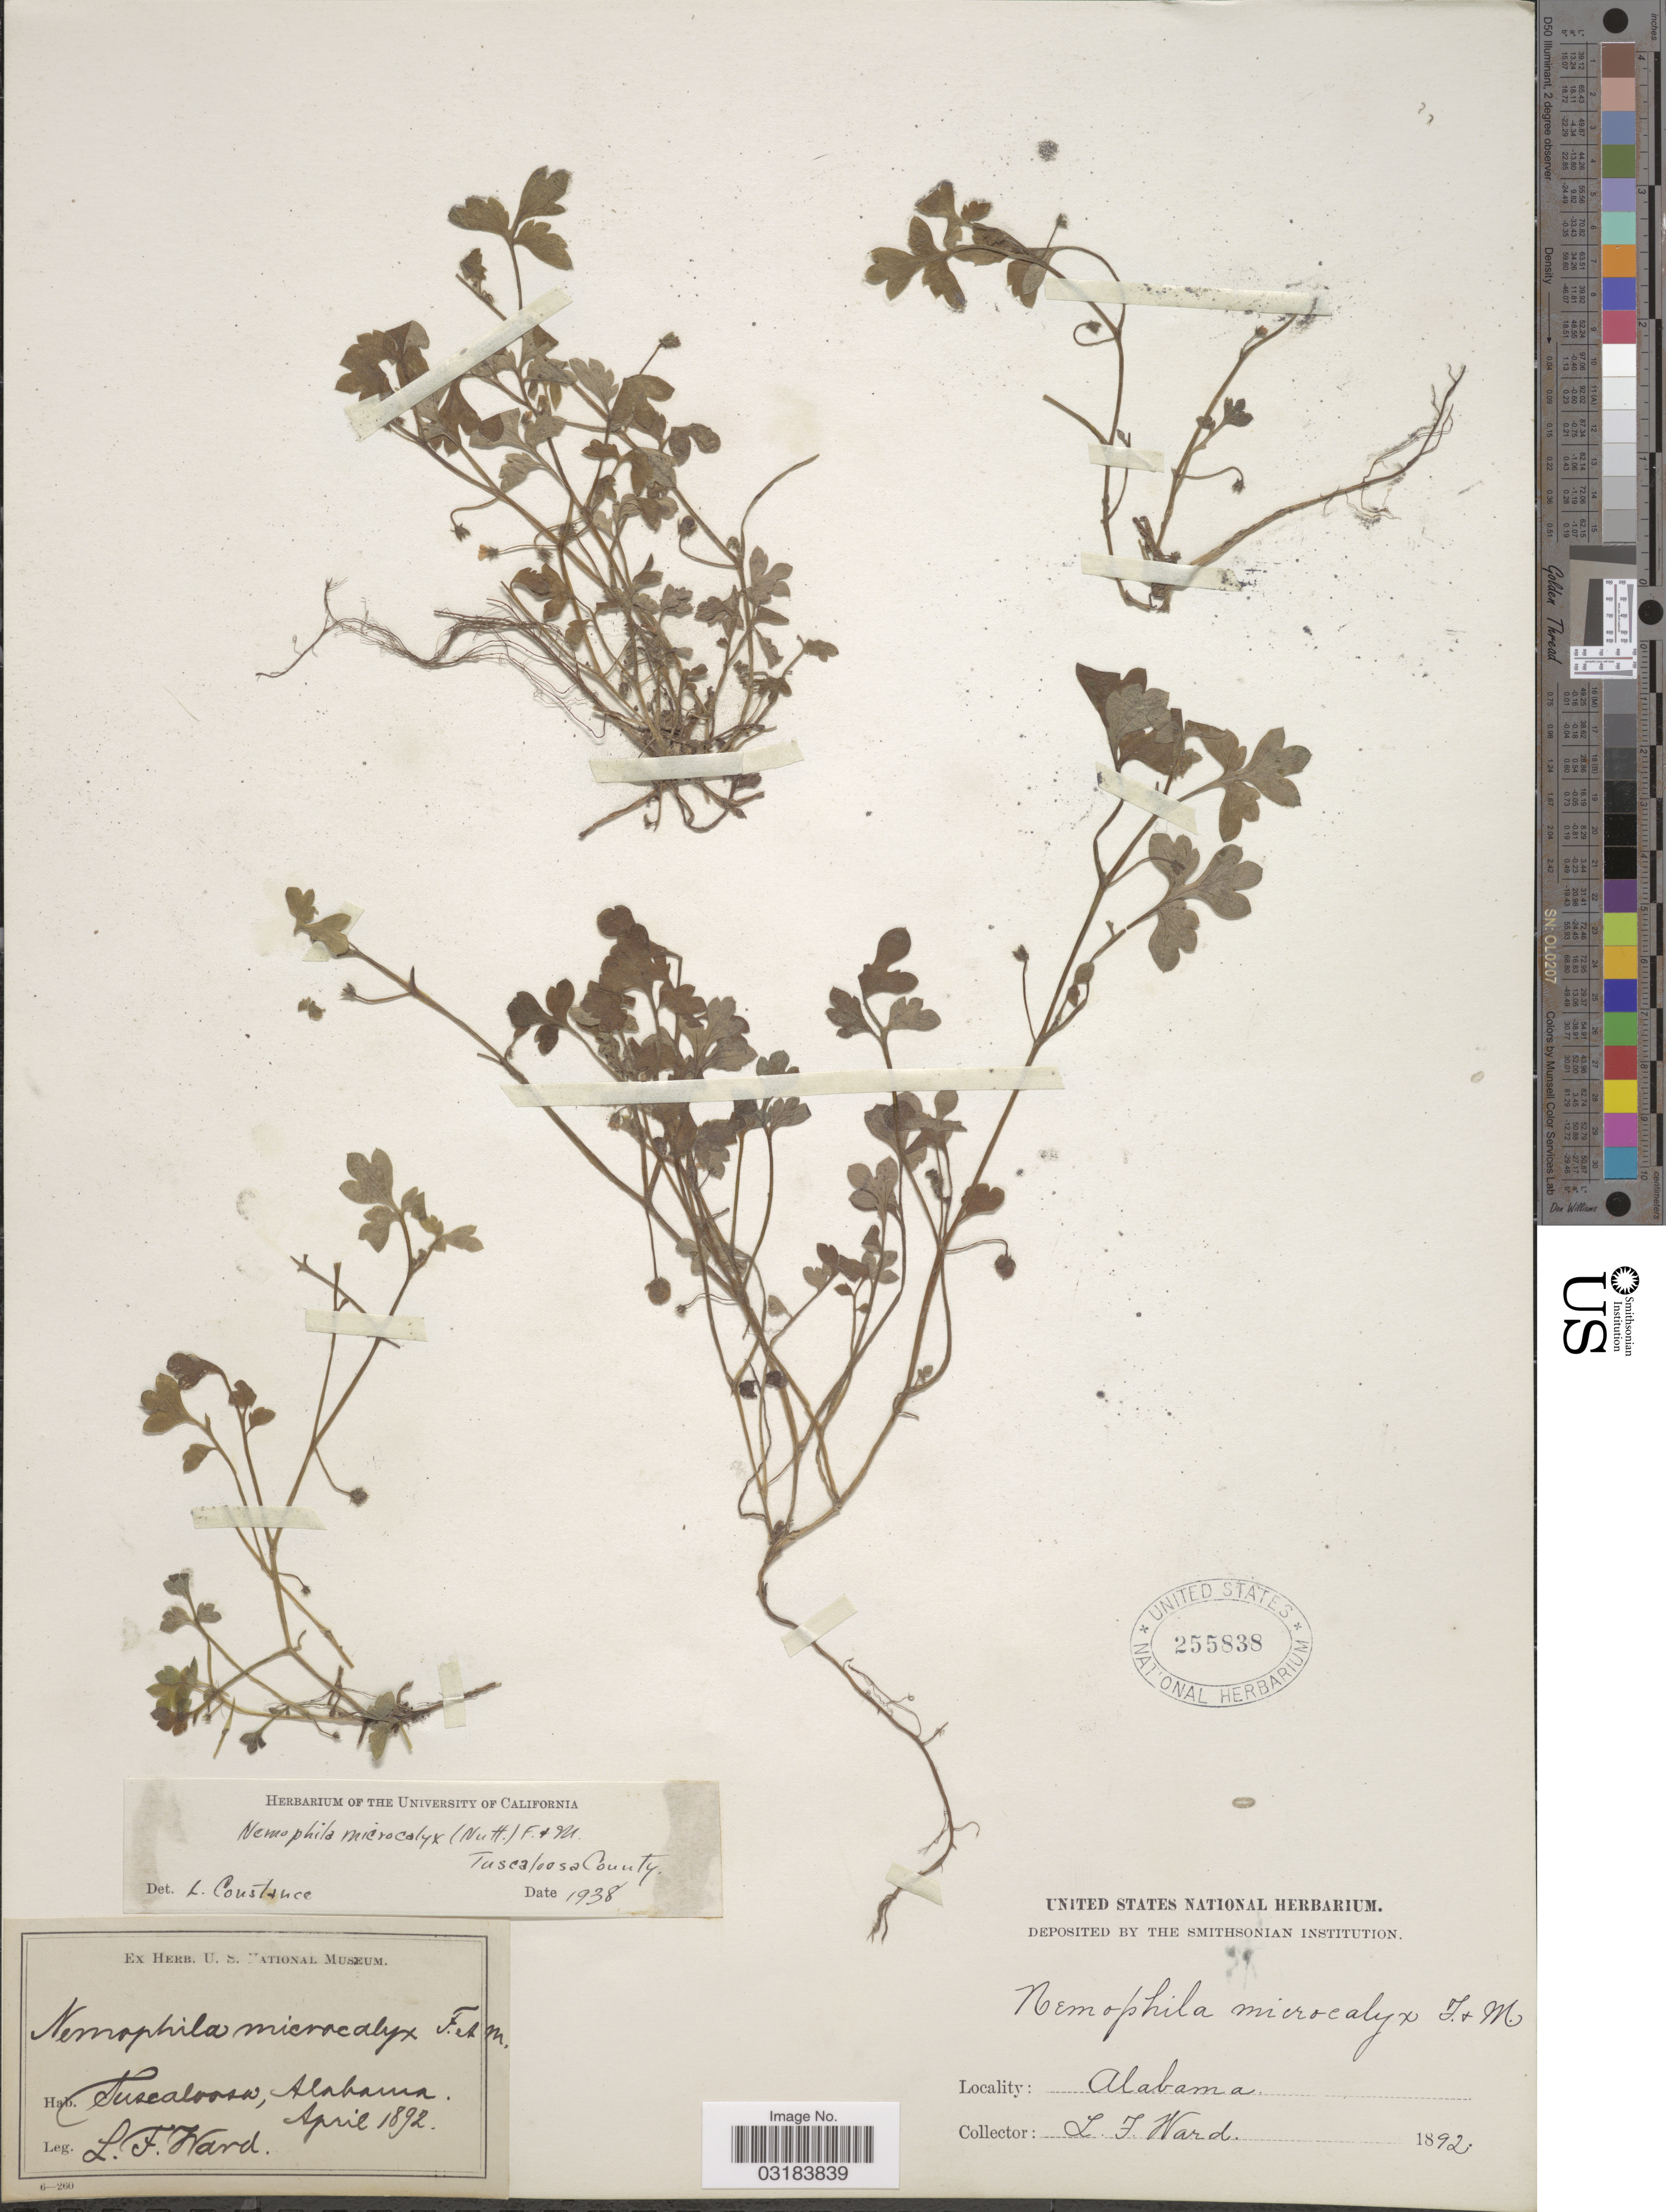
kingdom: Plantae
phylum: Tracheophyta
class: Magnoliopsida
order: Boraginales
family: Hydrophyllaceae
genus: Nemophila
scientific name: Nemophila microcalyx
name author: (Nutt.) Fisch. & C.A. Mey.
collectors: L. Ward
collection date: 1892-04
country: United States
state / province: Alabama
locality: Tuscaloosa.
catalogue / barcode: US 255838